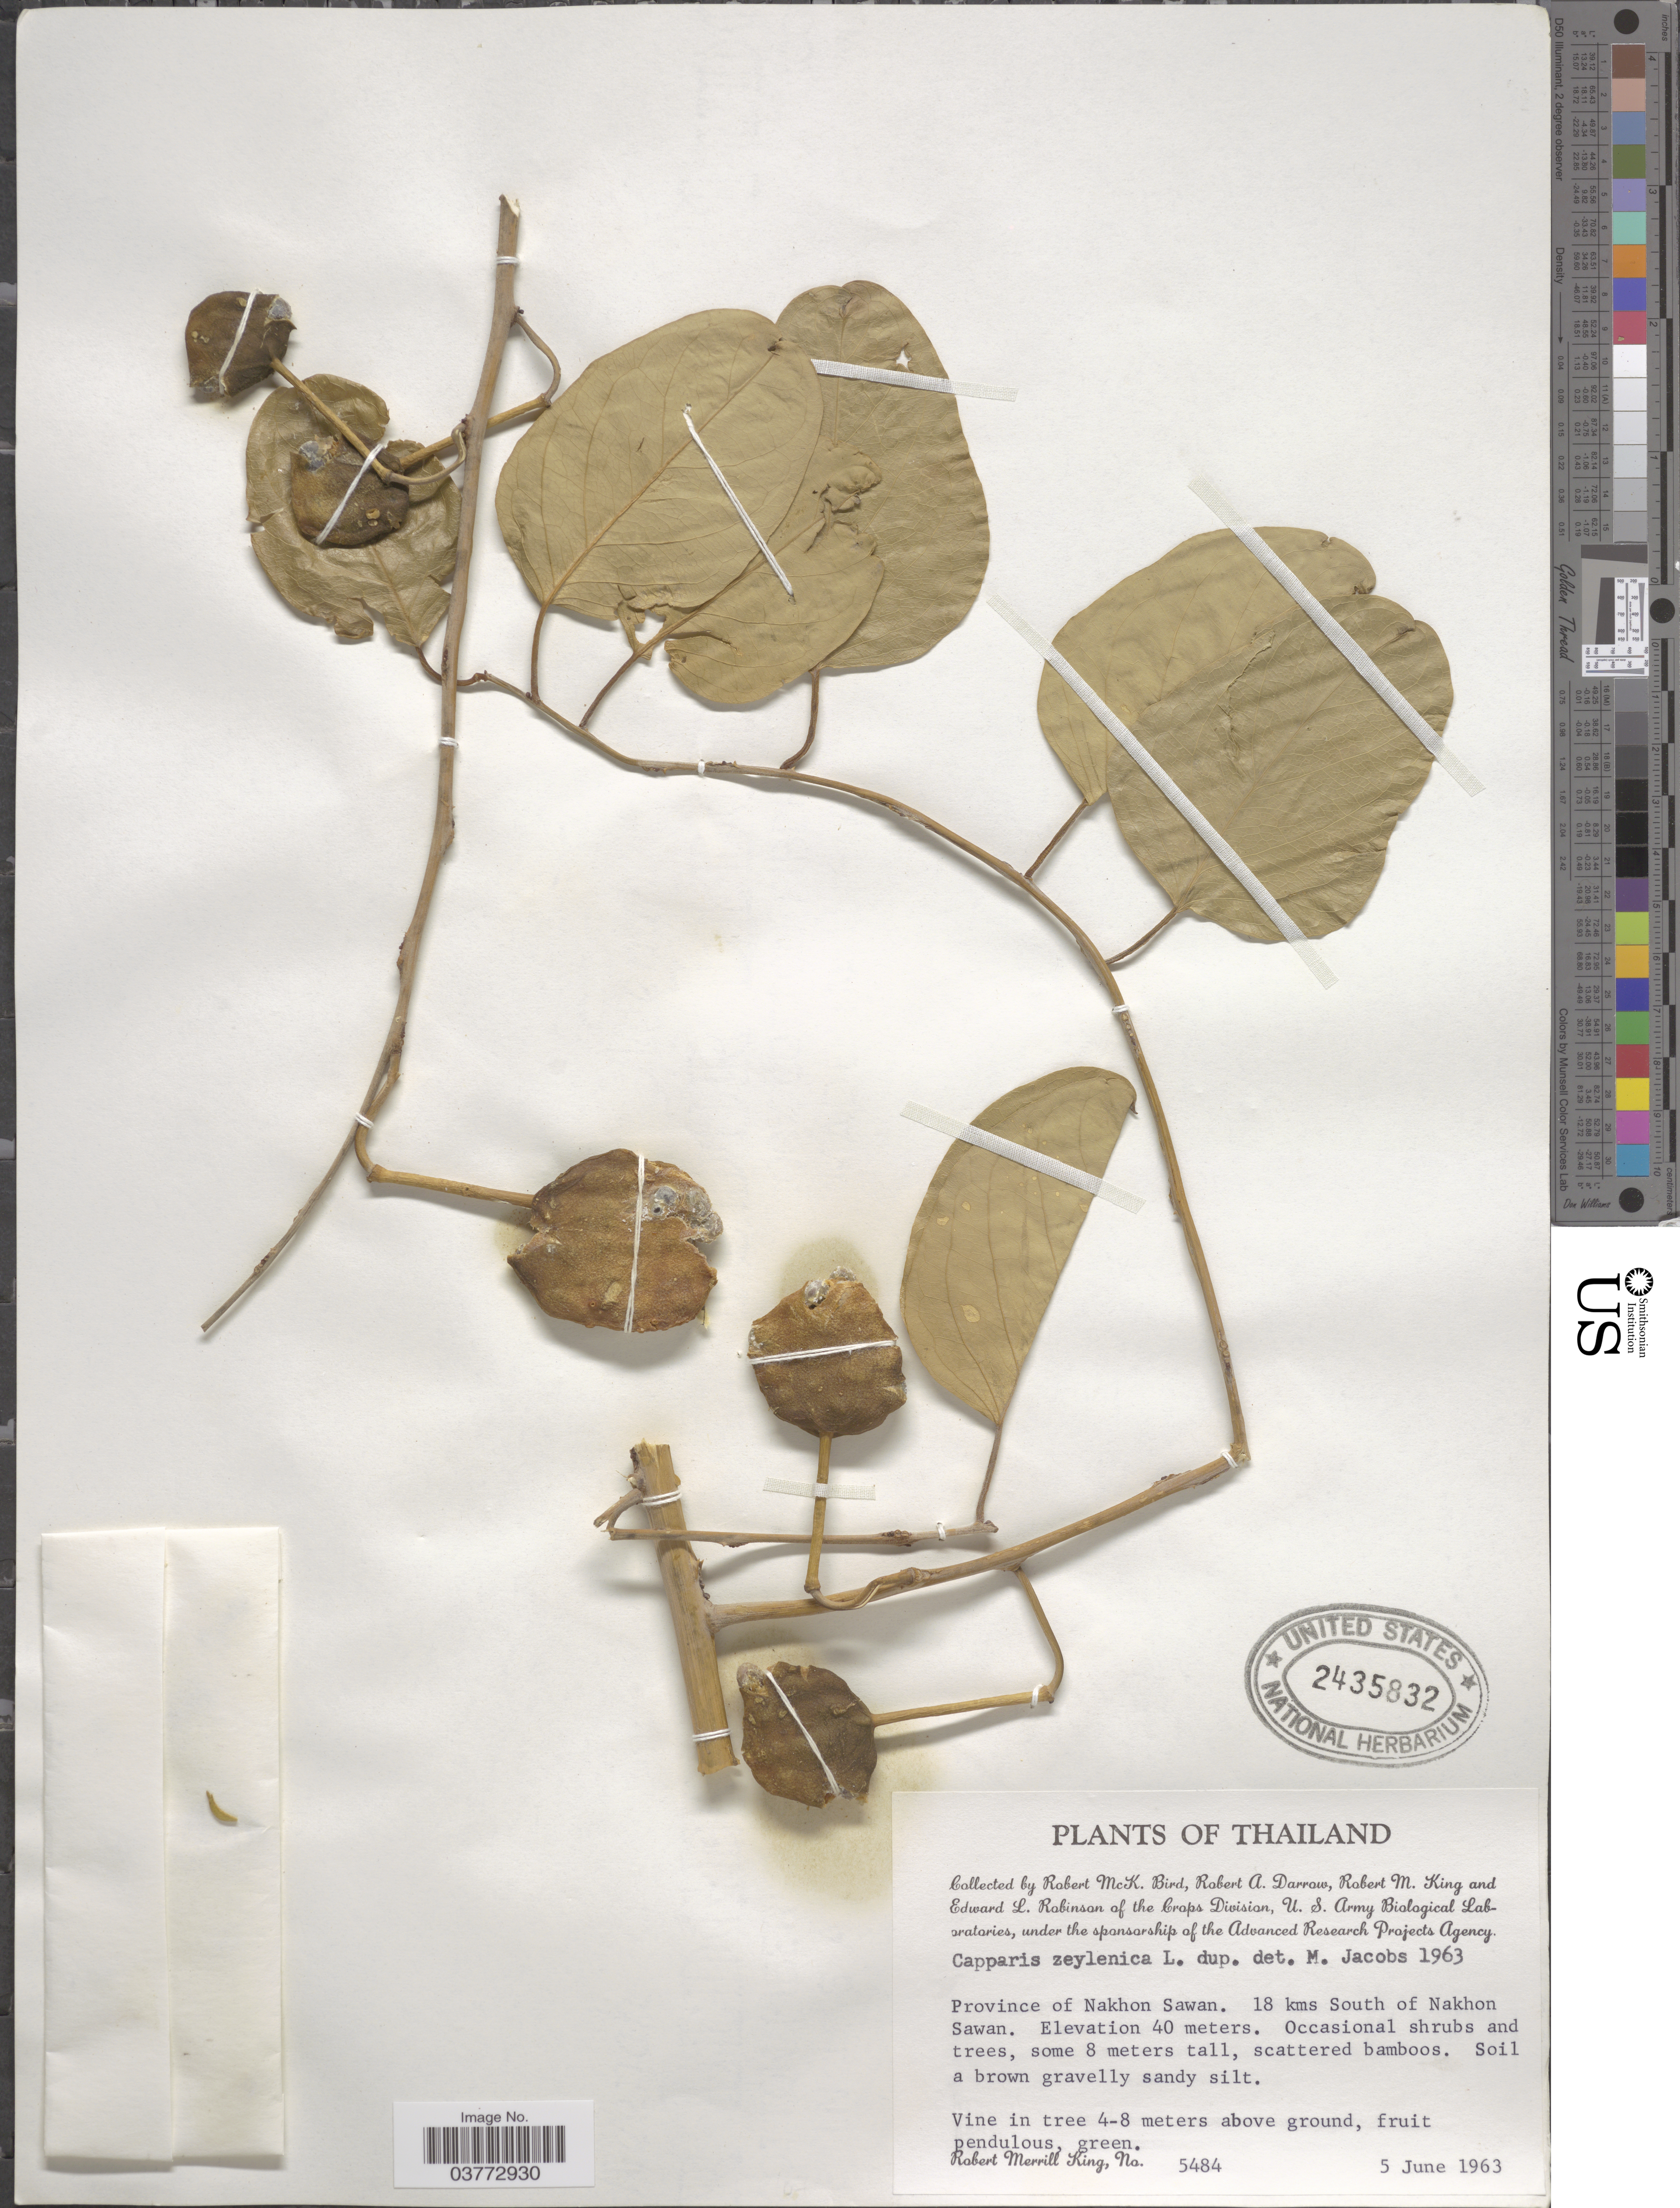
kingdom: Plantae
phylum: Tracheophyta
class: Magnoliopsida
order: Brassicales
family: Capparaceae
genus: Capparis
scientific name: Capparis zeylanica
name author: L.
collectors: R. M. King, R. M. Bird, R. A. Darrow & E. L. Robinson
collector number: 5484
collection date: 1963-06-05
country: Thailand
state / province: Nakhon Sawan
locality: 18 kms South of Nakhon Sawan.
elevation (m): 40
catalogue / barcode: US 2435832